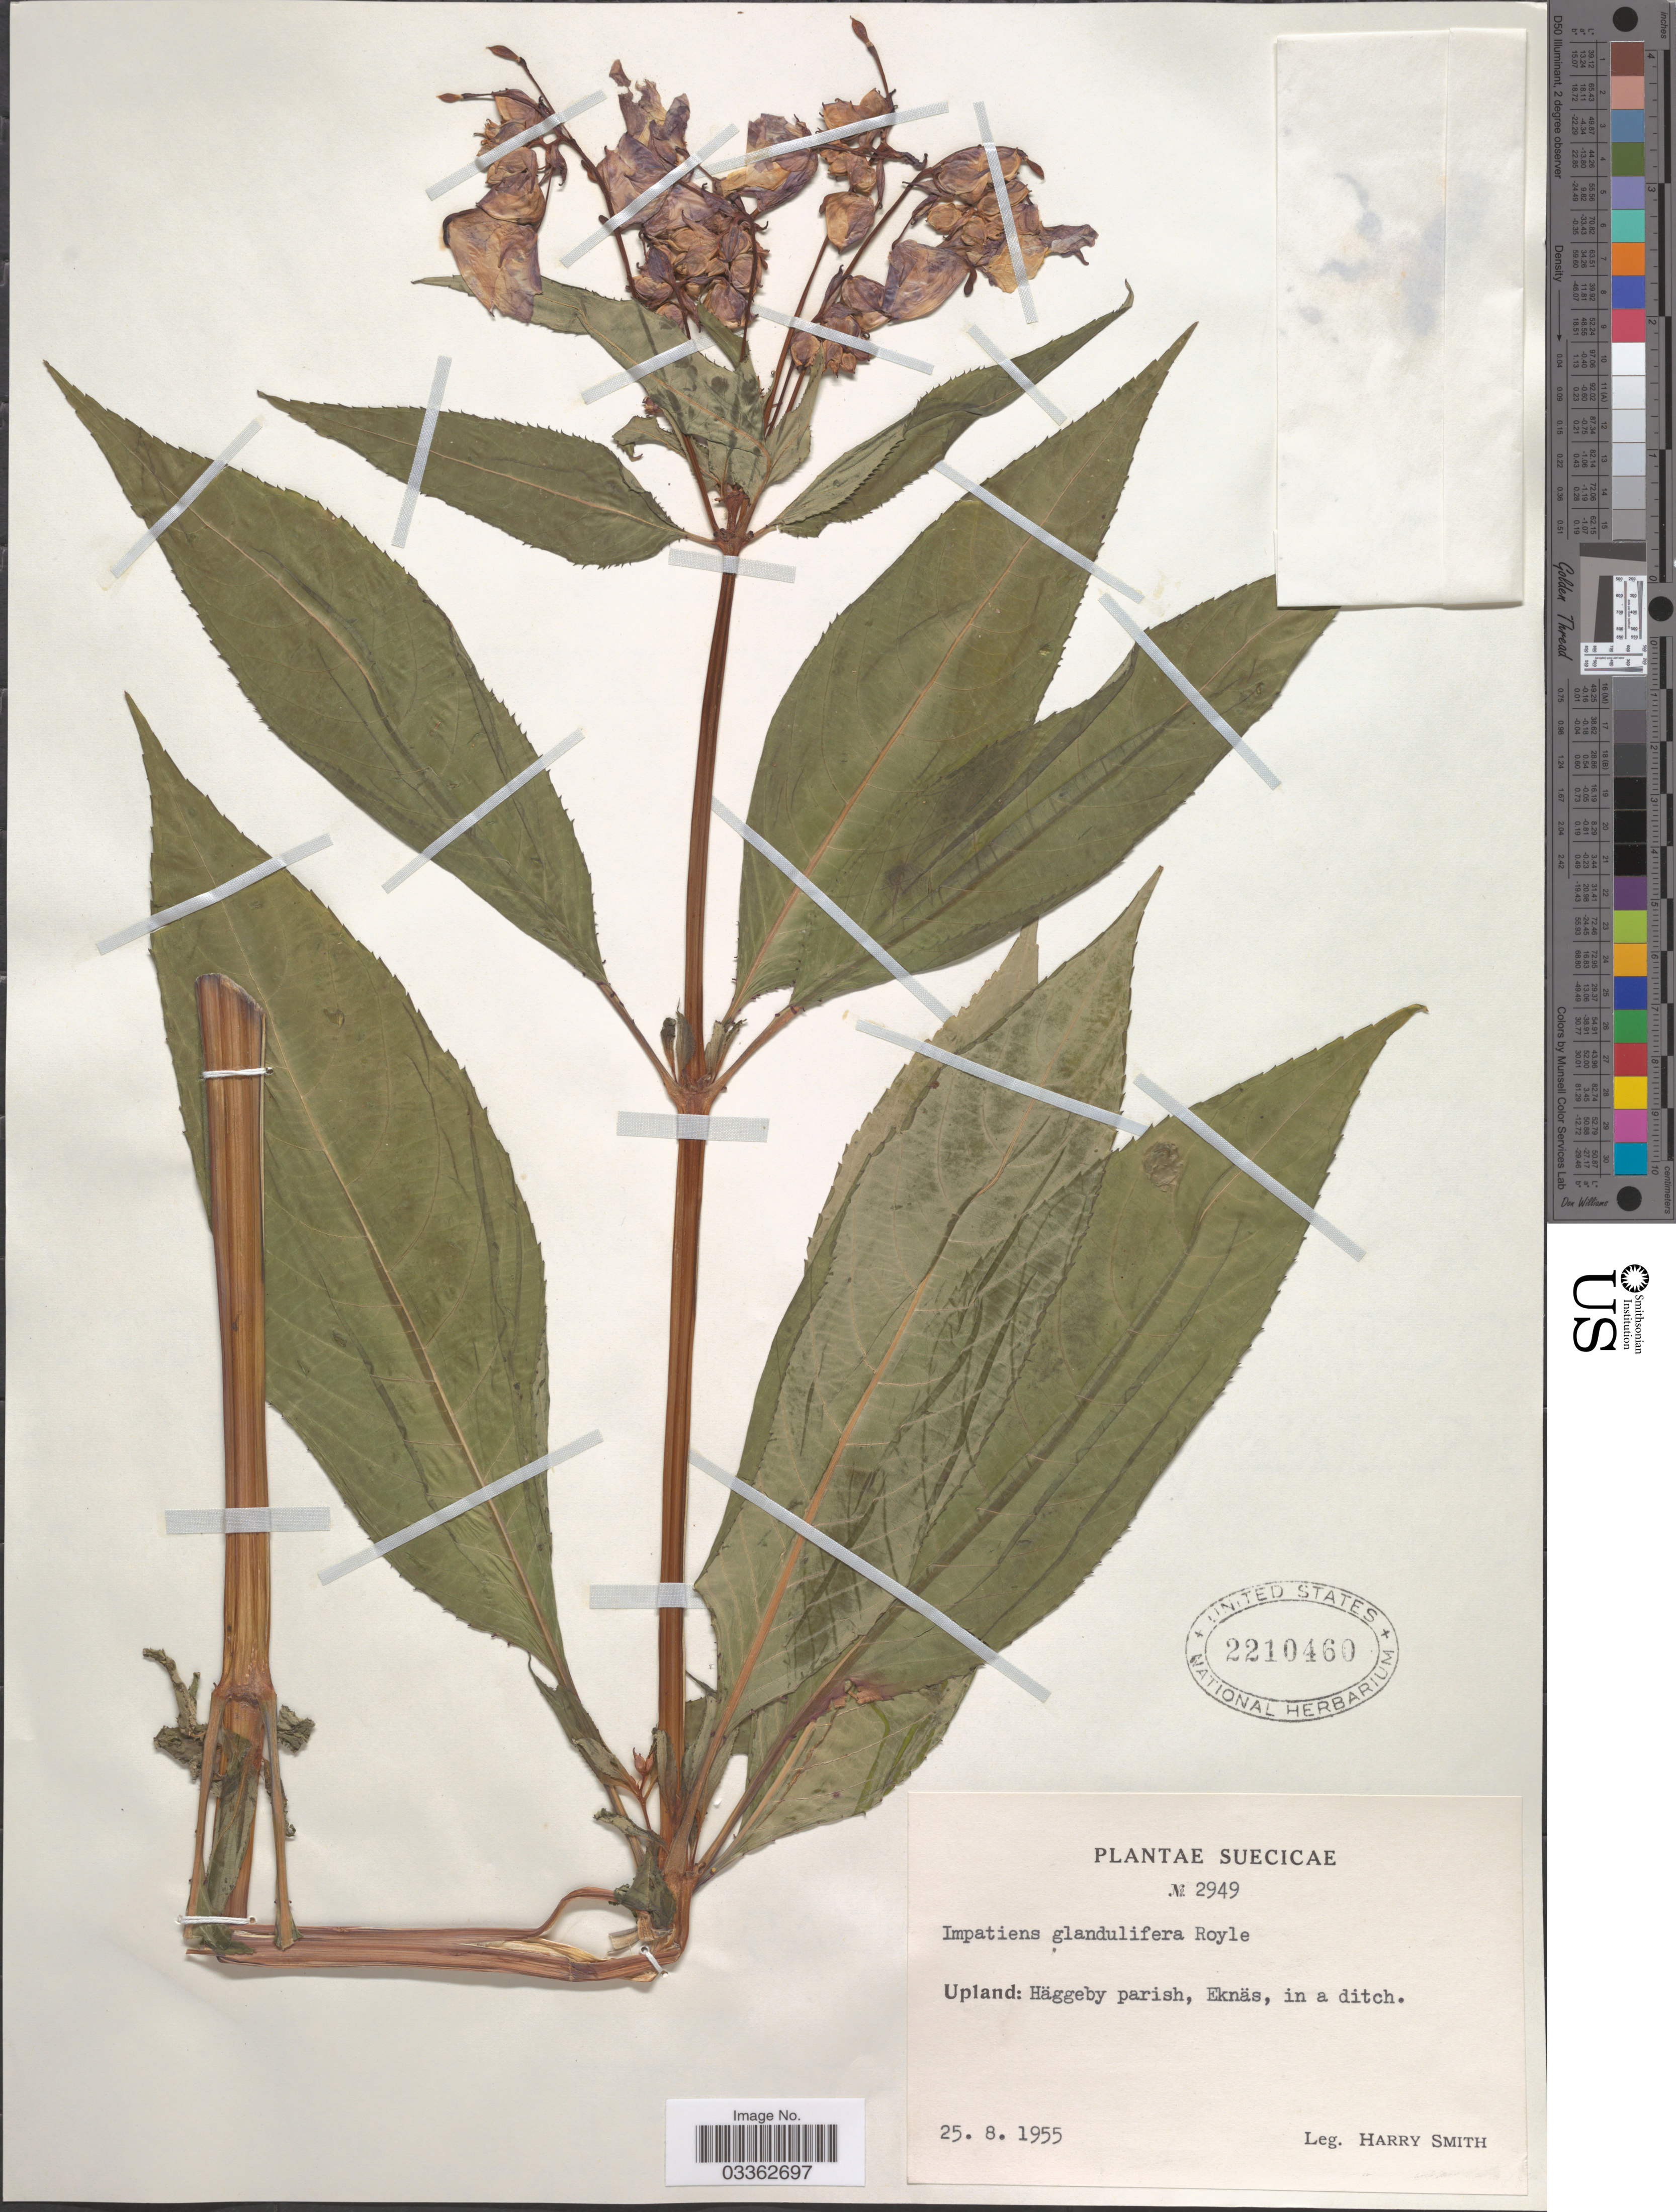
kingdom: Plantae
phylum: Tracheophyta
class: Magnoliopsida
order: Ericales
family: Balsaminaceae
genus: Impatiens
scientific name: Impatiens glandulifera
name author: Royle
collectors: H. Smith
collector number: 2949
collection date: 1955-08-25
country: Sweden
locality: Suecicae. Upland: Häggeby parish, Eknäs, in a ditch.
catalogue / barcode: US 2210460